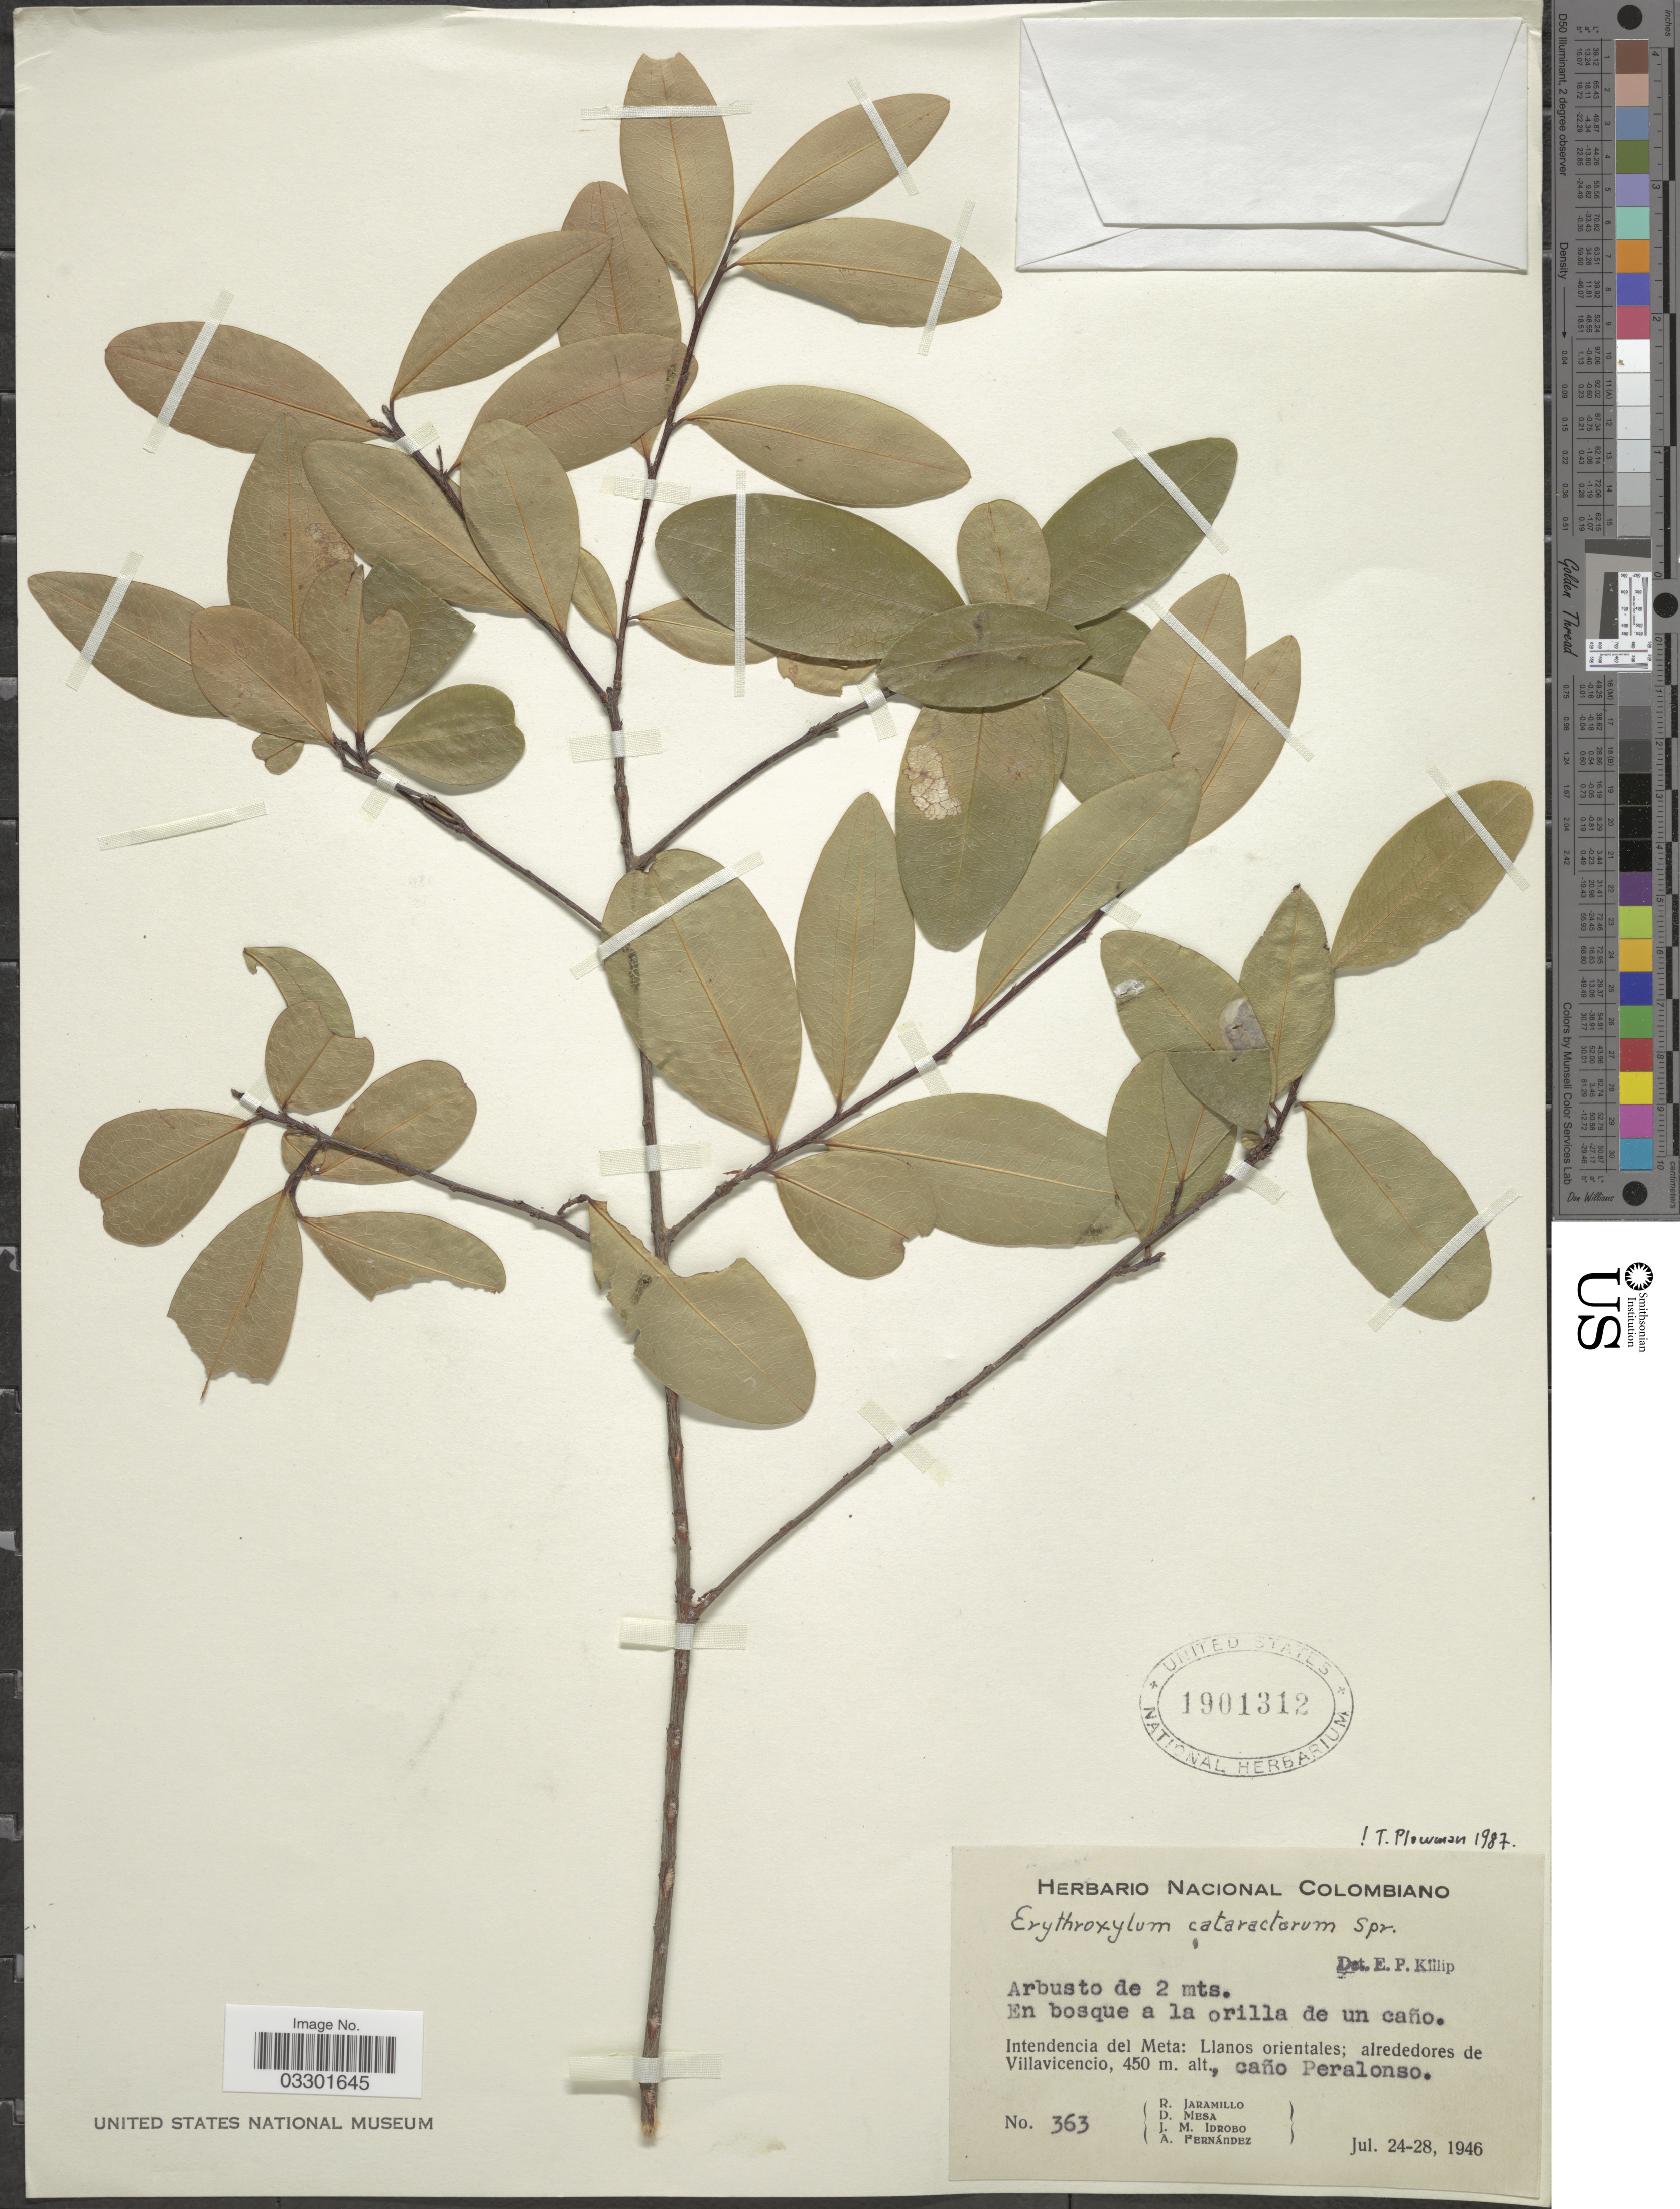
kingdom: Plantae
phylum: Tracheophyta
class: Magnoliopsida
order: Malpighiales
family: Erythroxylaceae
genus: Erythroxylum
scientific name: Erythroxylum cataractarum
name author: Spruce ex Peyr.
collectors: R. Jaramillo, D. Mesa, J. M. Idrobo & A. Fernández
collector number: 363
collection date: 1946-07-24/1946-07-28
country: Colombia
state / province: Meta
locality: Intendencia del Meta: LLanos orientales; alrededores de Villavicencio, caño Peralonso.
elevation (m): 450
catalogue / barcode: US 1901312